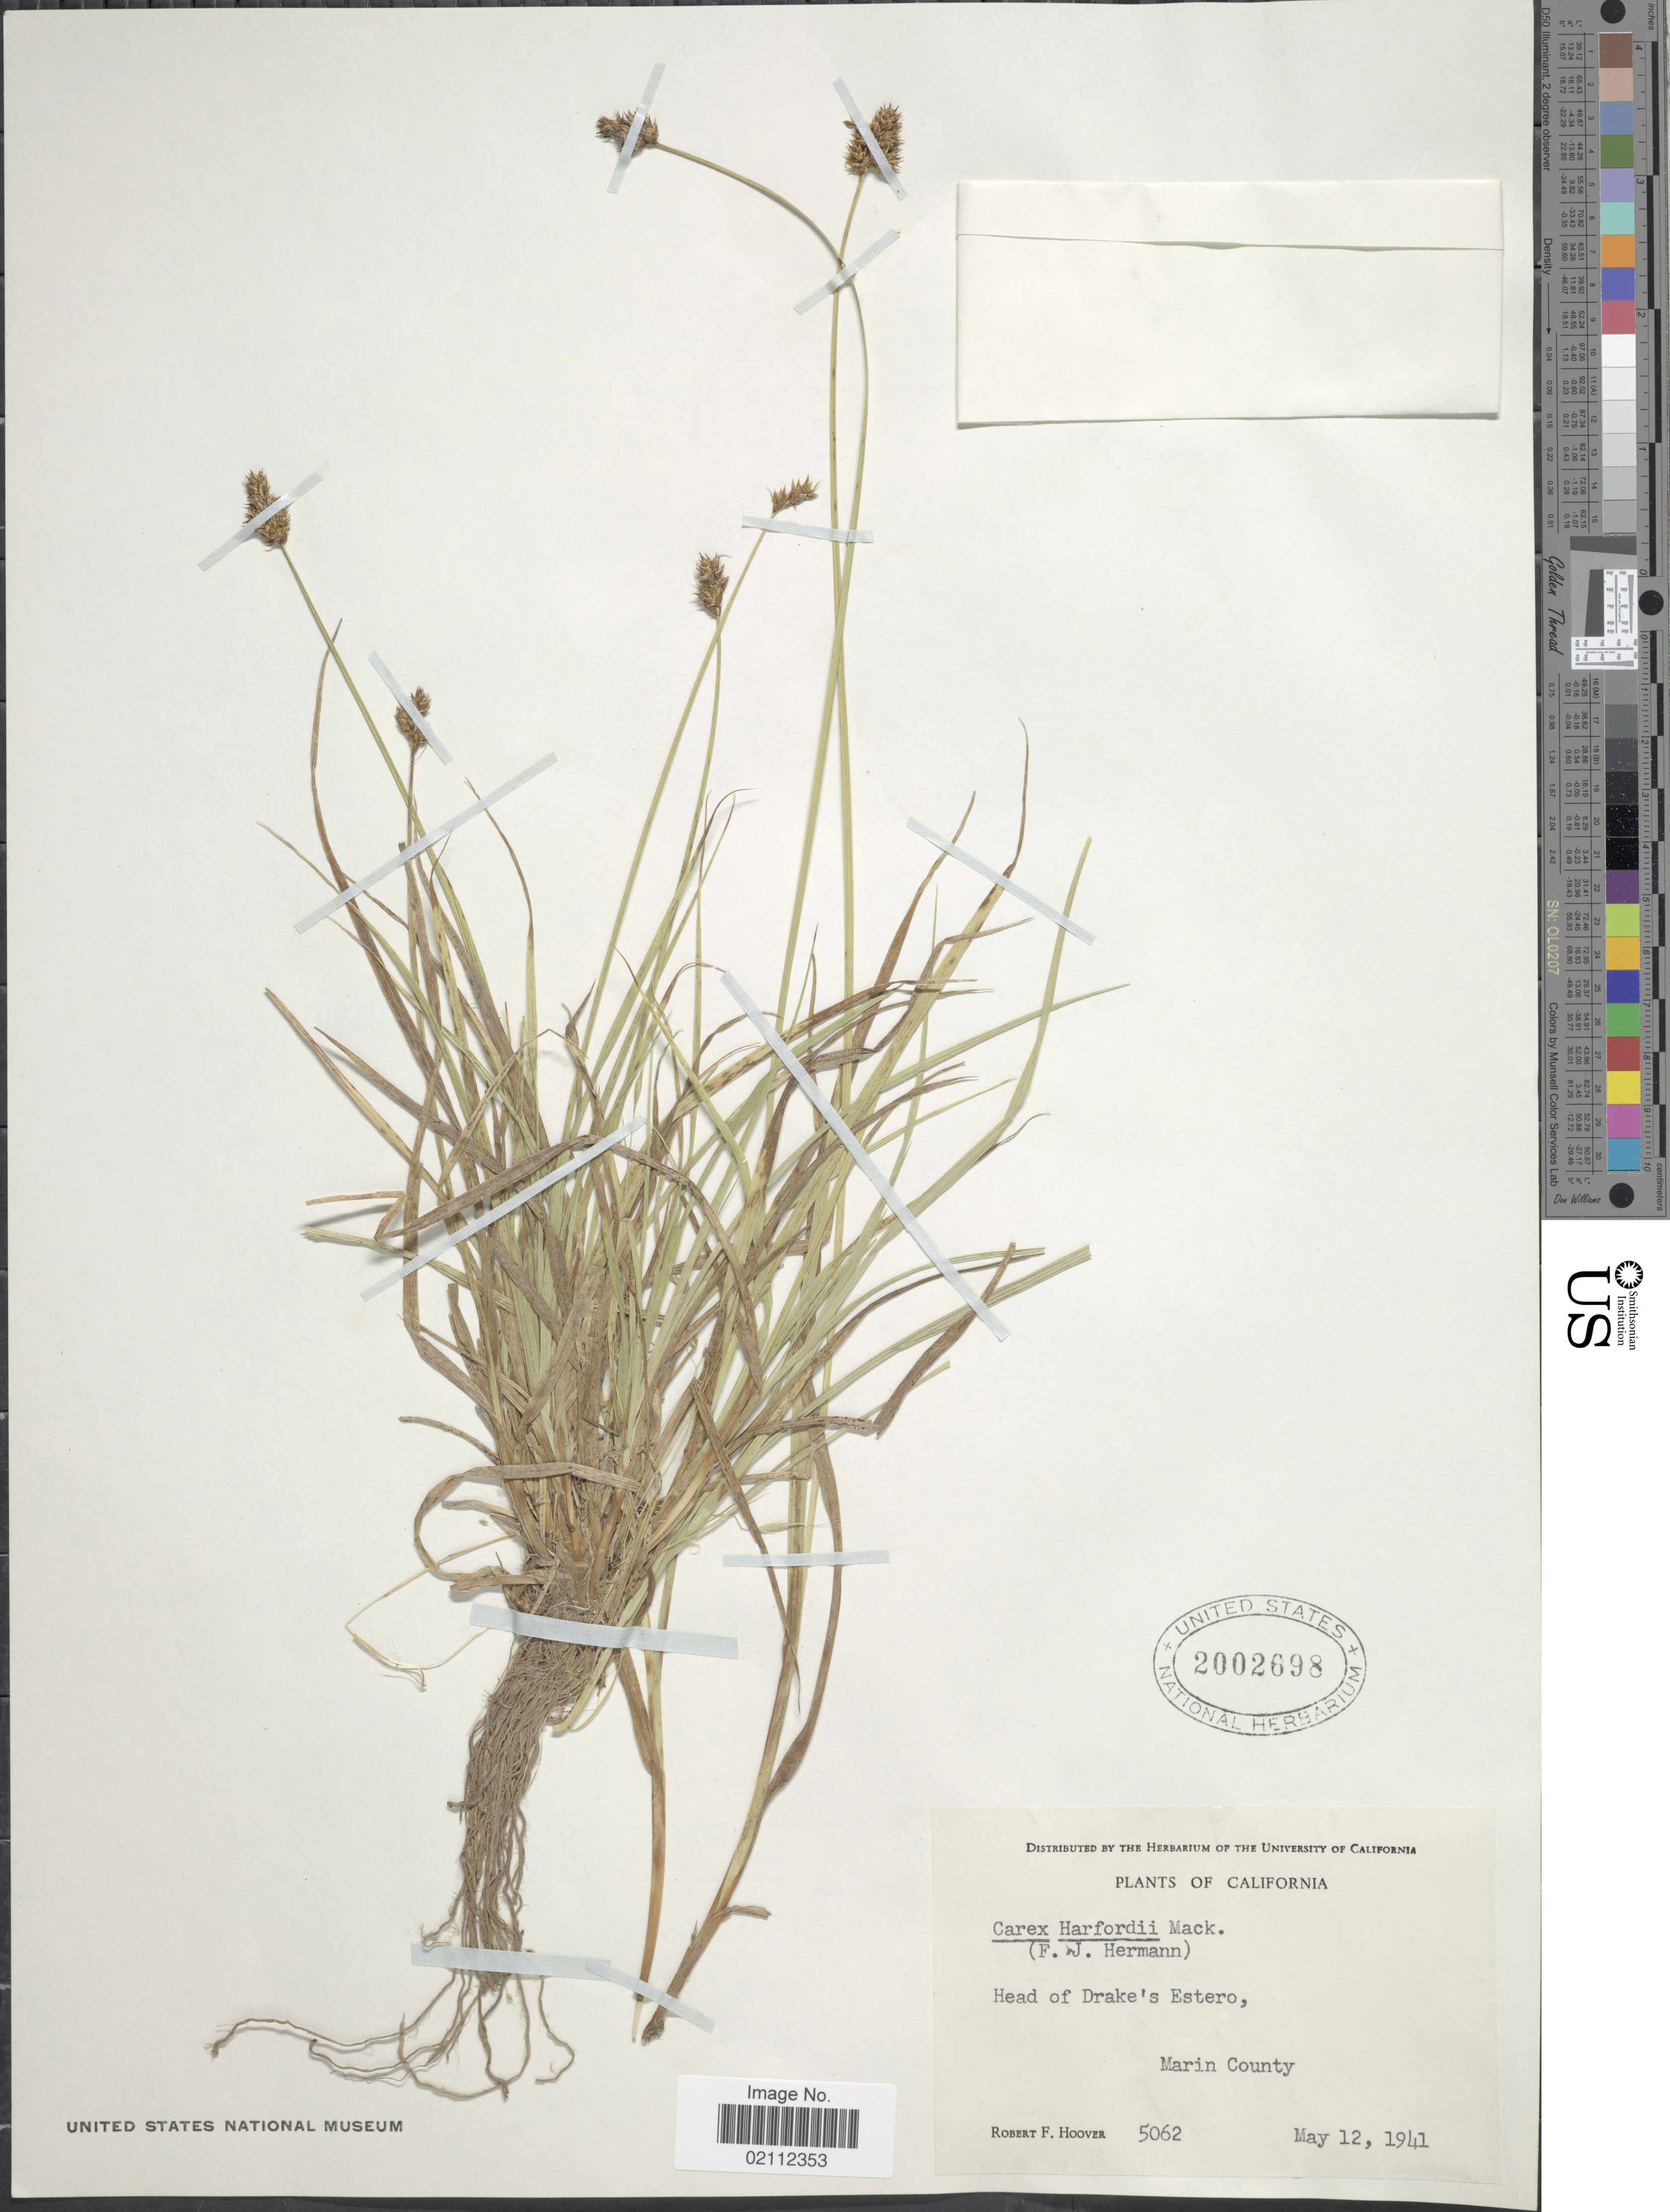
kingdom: Plantae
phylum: Tracheophyta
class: Liliopsida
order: Poales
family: Cyperaceae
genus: Carex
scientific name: Carex harfordii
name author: Mack.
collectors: R. F. Hoover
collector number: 5062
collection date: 1941-05-12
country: United States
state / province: California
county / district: Marin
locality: Head of Drake's Estero, Marin County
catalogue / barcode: US 2002698